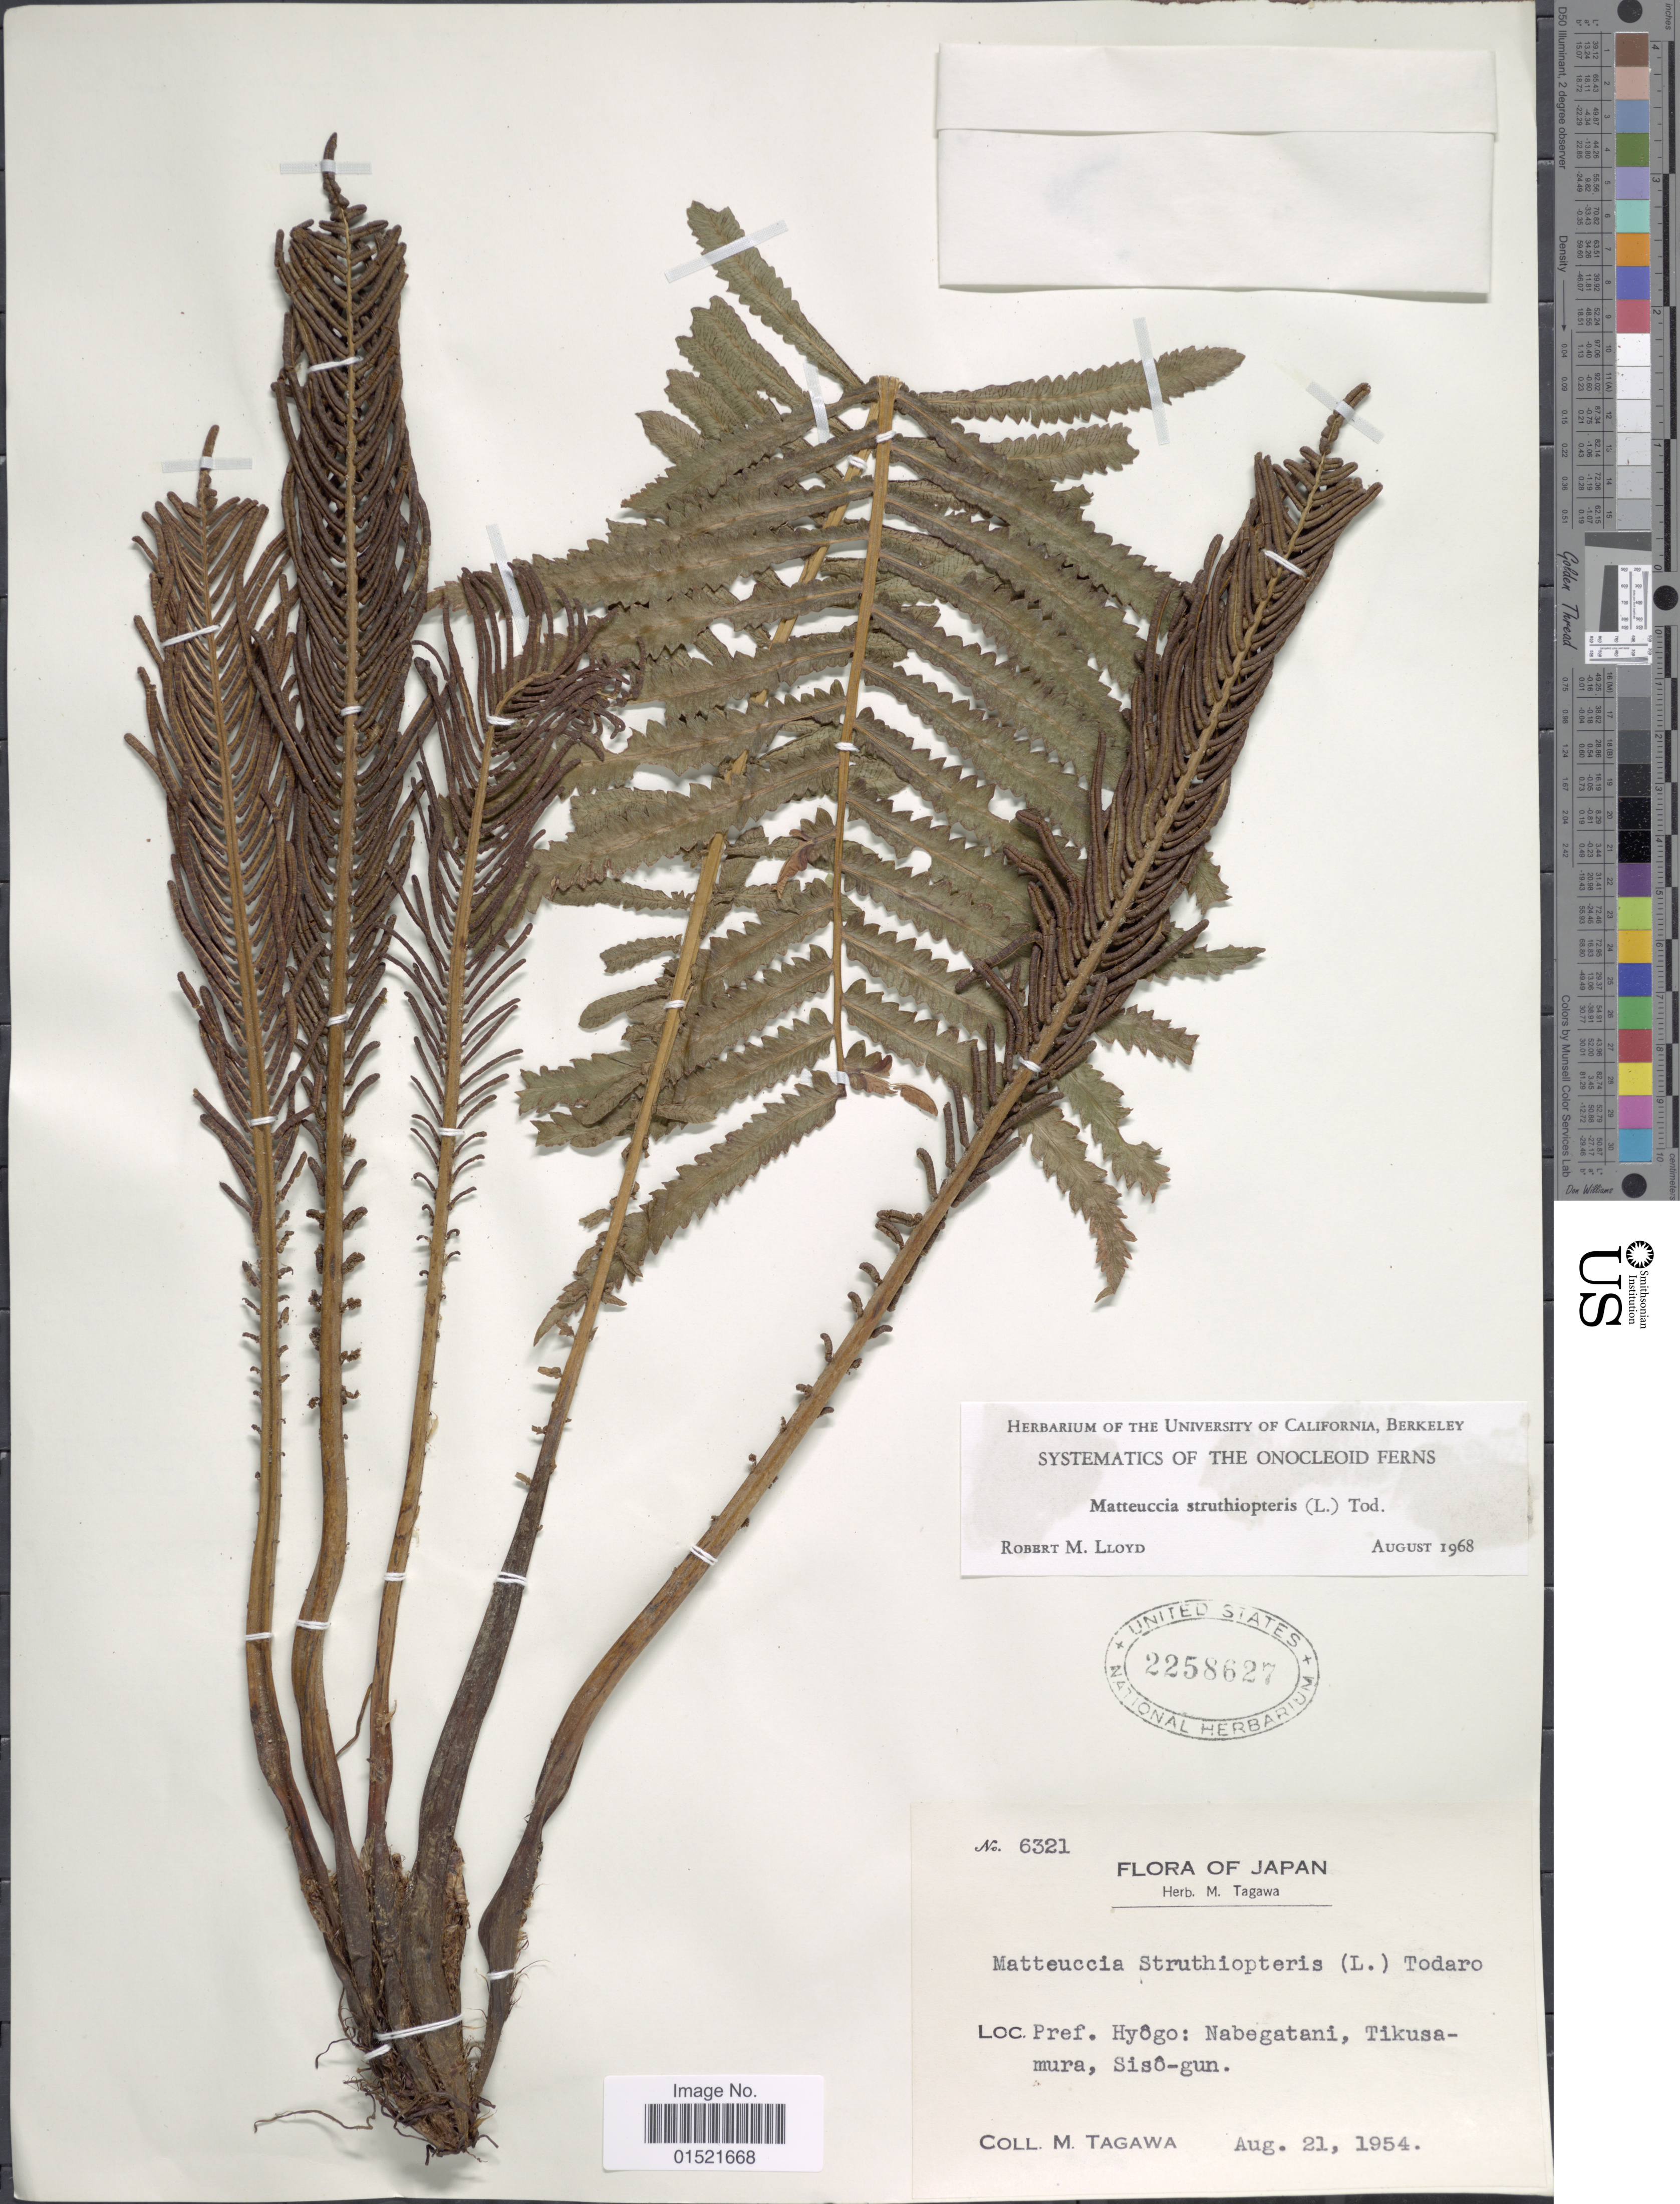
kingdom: Plantae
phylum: Tracheophyta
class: Polypodiopsida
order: Polypodiales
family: Onocleaceae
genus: Matteuccia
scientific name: Matteuccia struthiopteris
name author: (L.) Tod.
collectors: M. Tagawa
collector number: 6321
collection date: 1954-08-21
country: Japan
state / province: Hyogo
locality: Pref. Hyogo: Nabegatani, Tikusamura, Siso-gun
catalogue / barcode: US 2258627